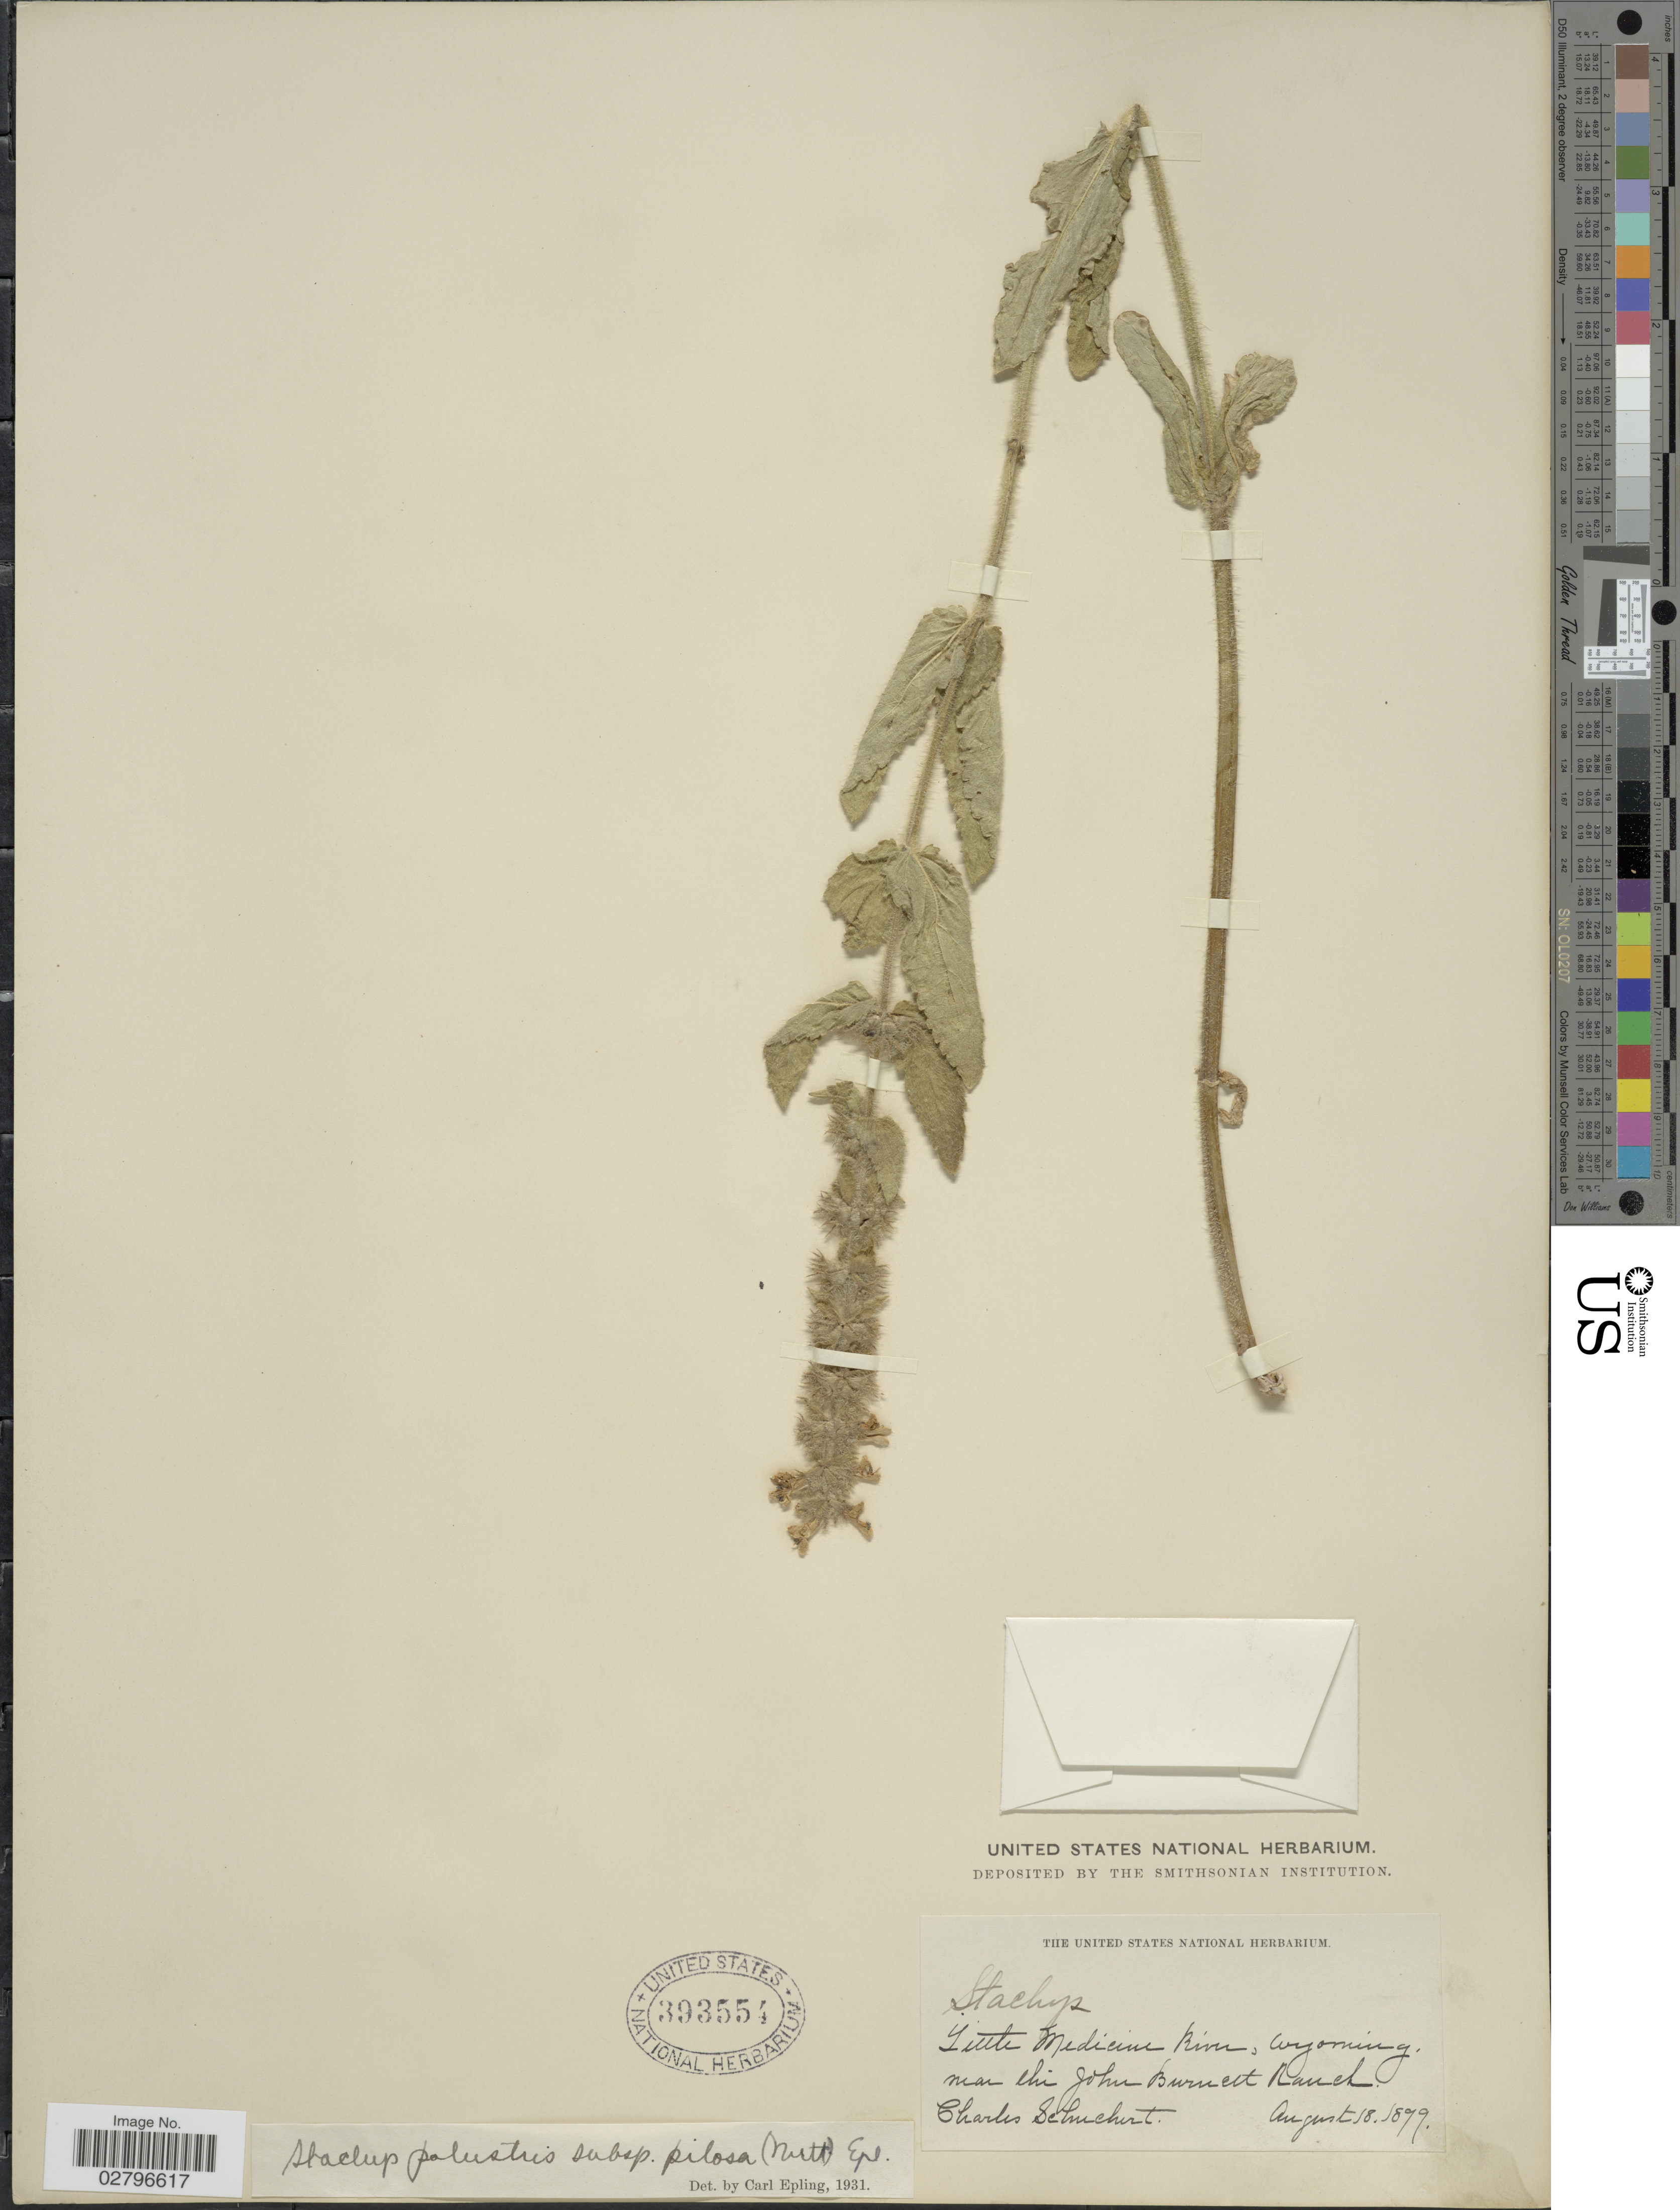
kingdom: Plantae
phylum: Tracheophyta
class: Magnoliopsida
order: Lamiales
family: Lamiaceae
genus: Stachys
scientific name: Stachys palustris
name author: L.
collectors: C. Schuchert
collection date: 1899-08-18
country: United States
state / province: Wyoming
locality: Little Medicine River, near the John Burnett Ranch.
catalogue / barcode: US 393554